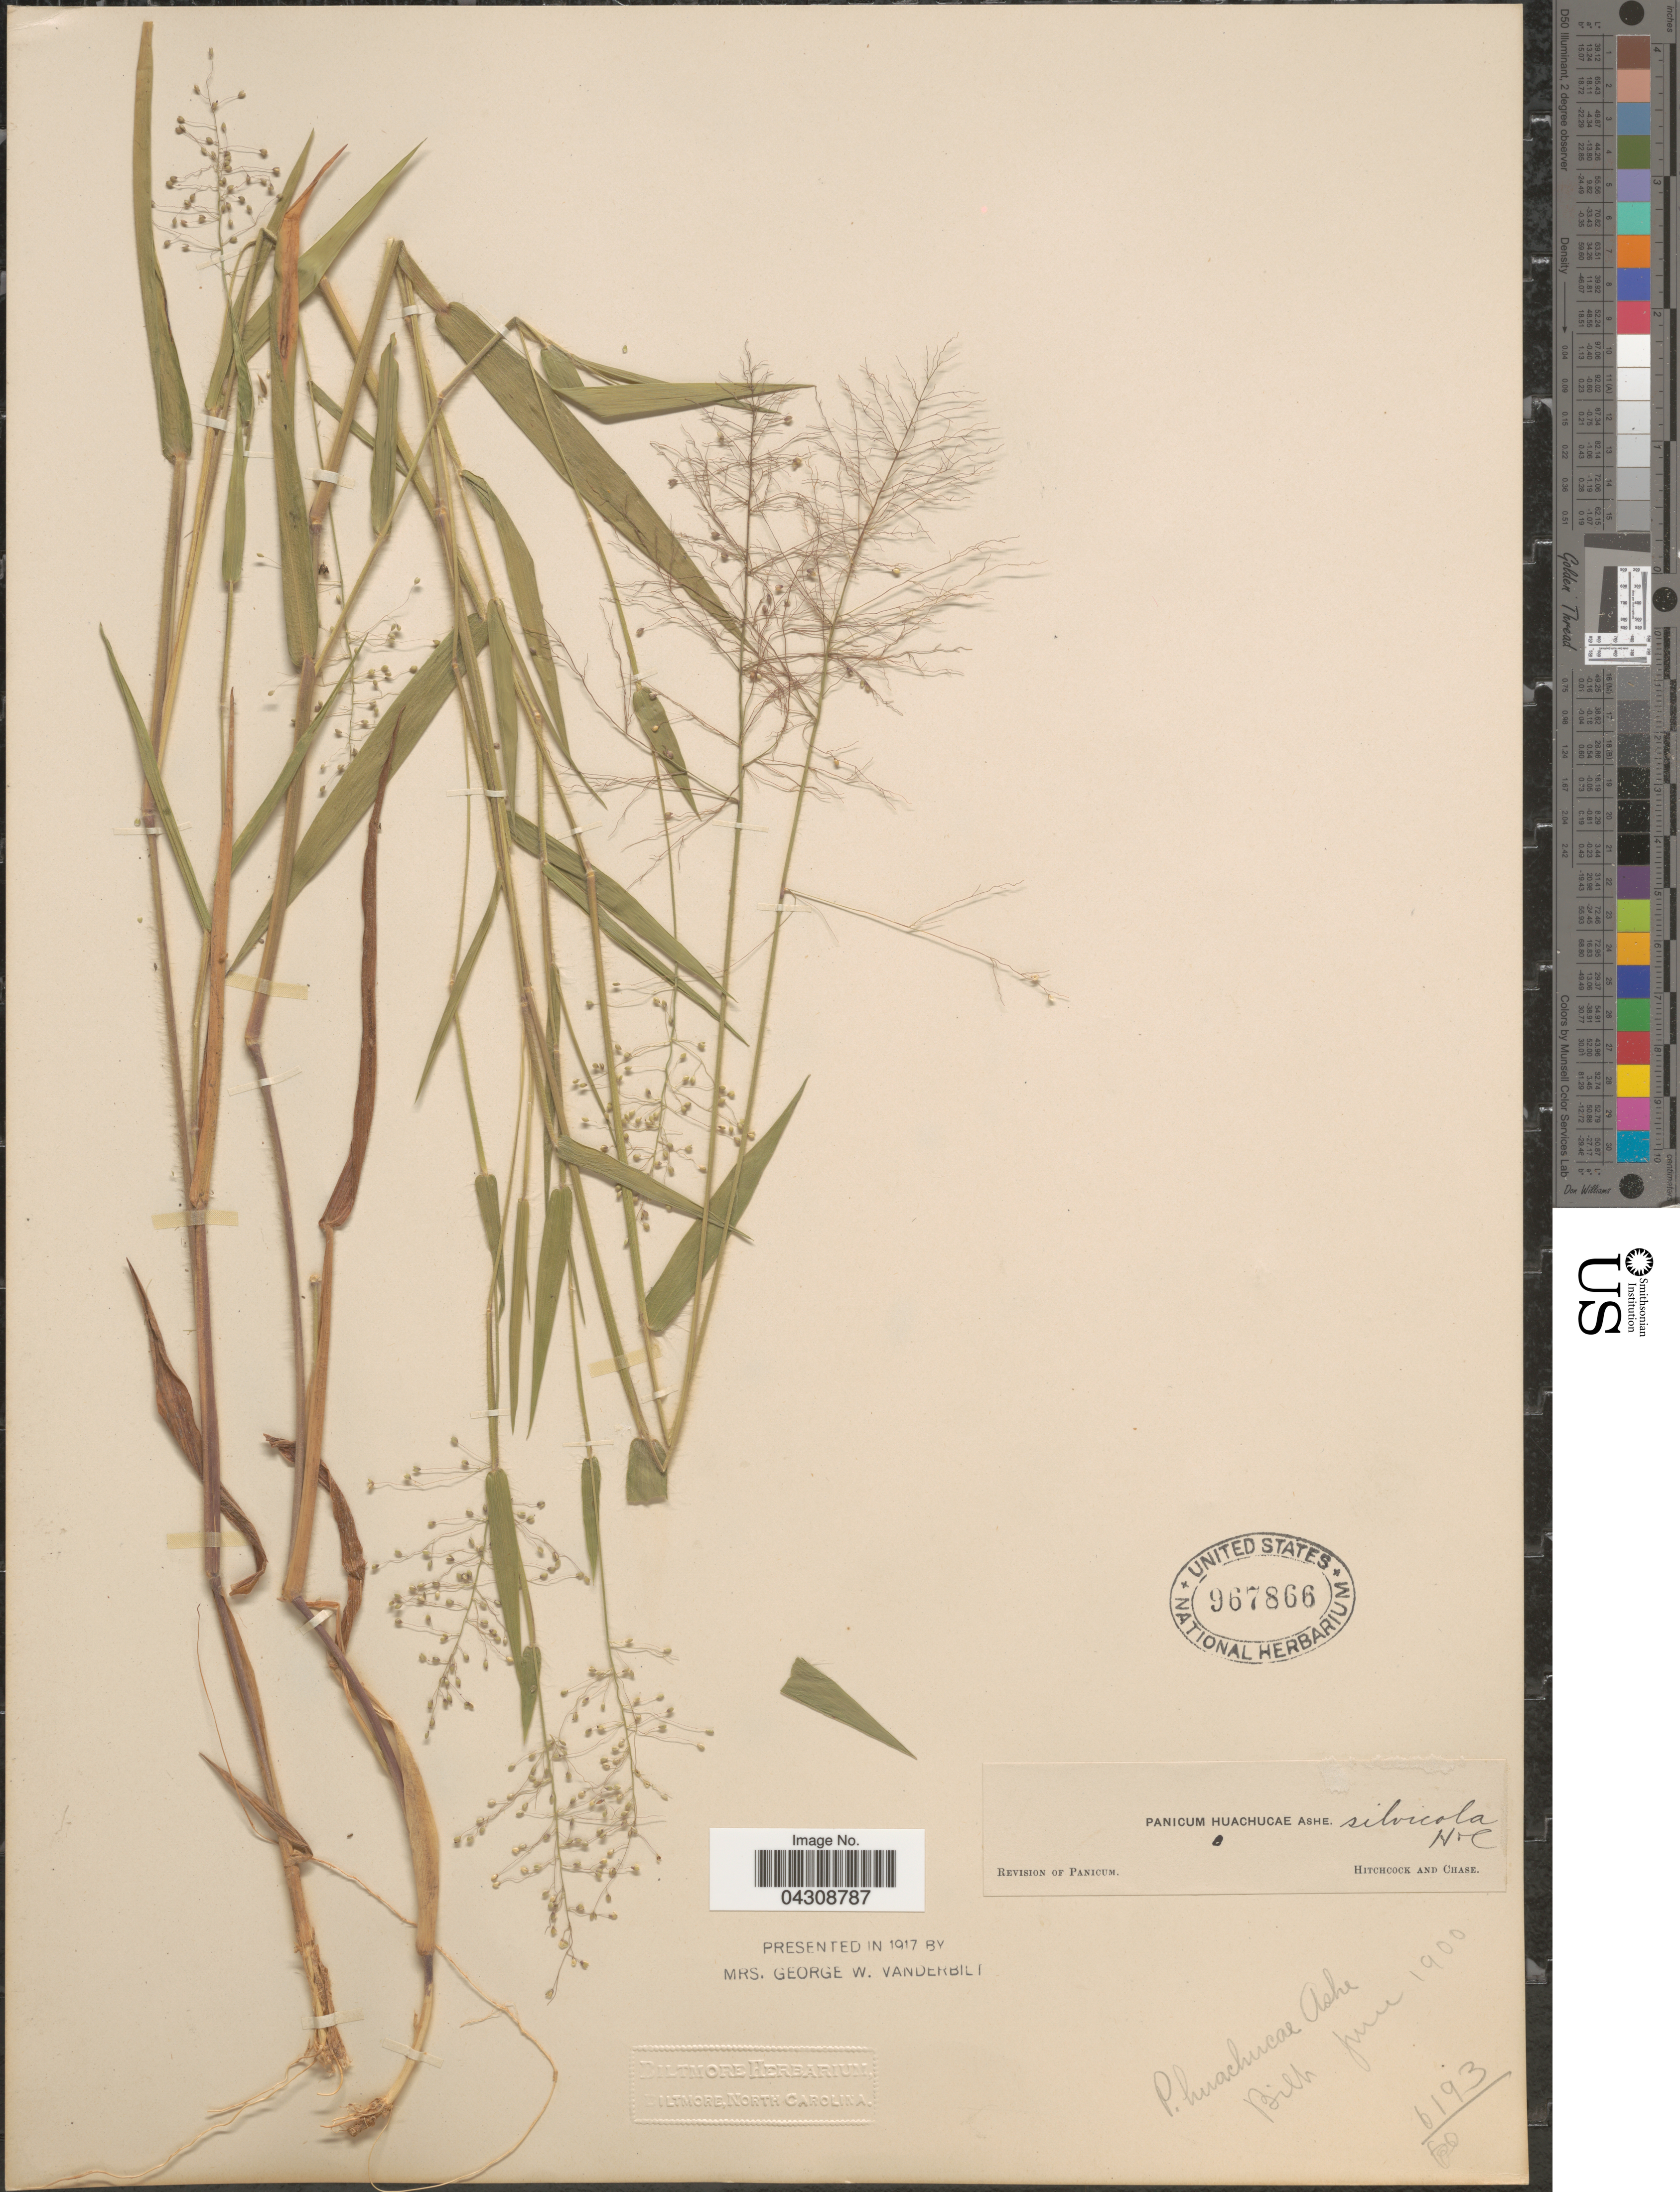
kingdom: Plantae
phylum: Tracheophyta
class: Liliopsida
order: Poales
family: Poaceae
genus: Dichanthelium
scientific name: Dichanthelium acuminatum var. acuminatum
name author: (Sw.) Gould & C.A. Clark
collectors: Biltmore Herbarium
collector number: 6193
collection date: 1900-06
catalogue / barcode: US 967866